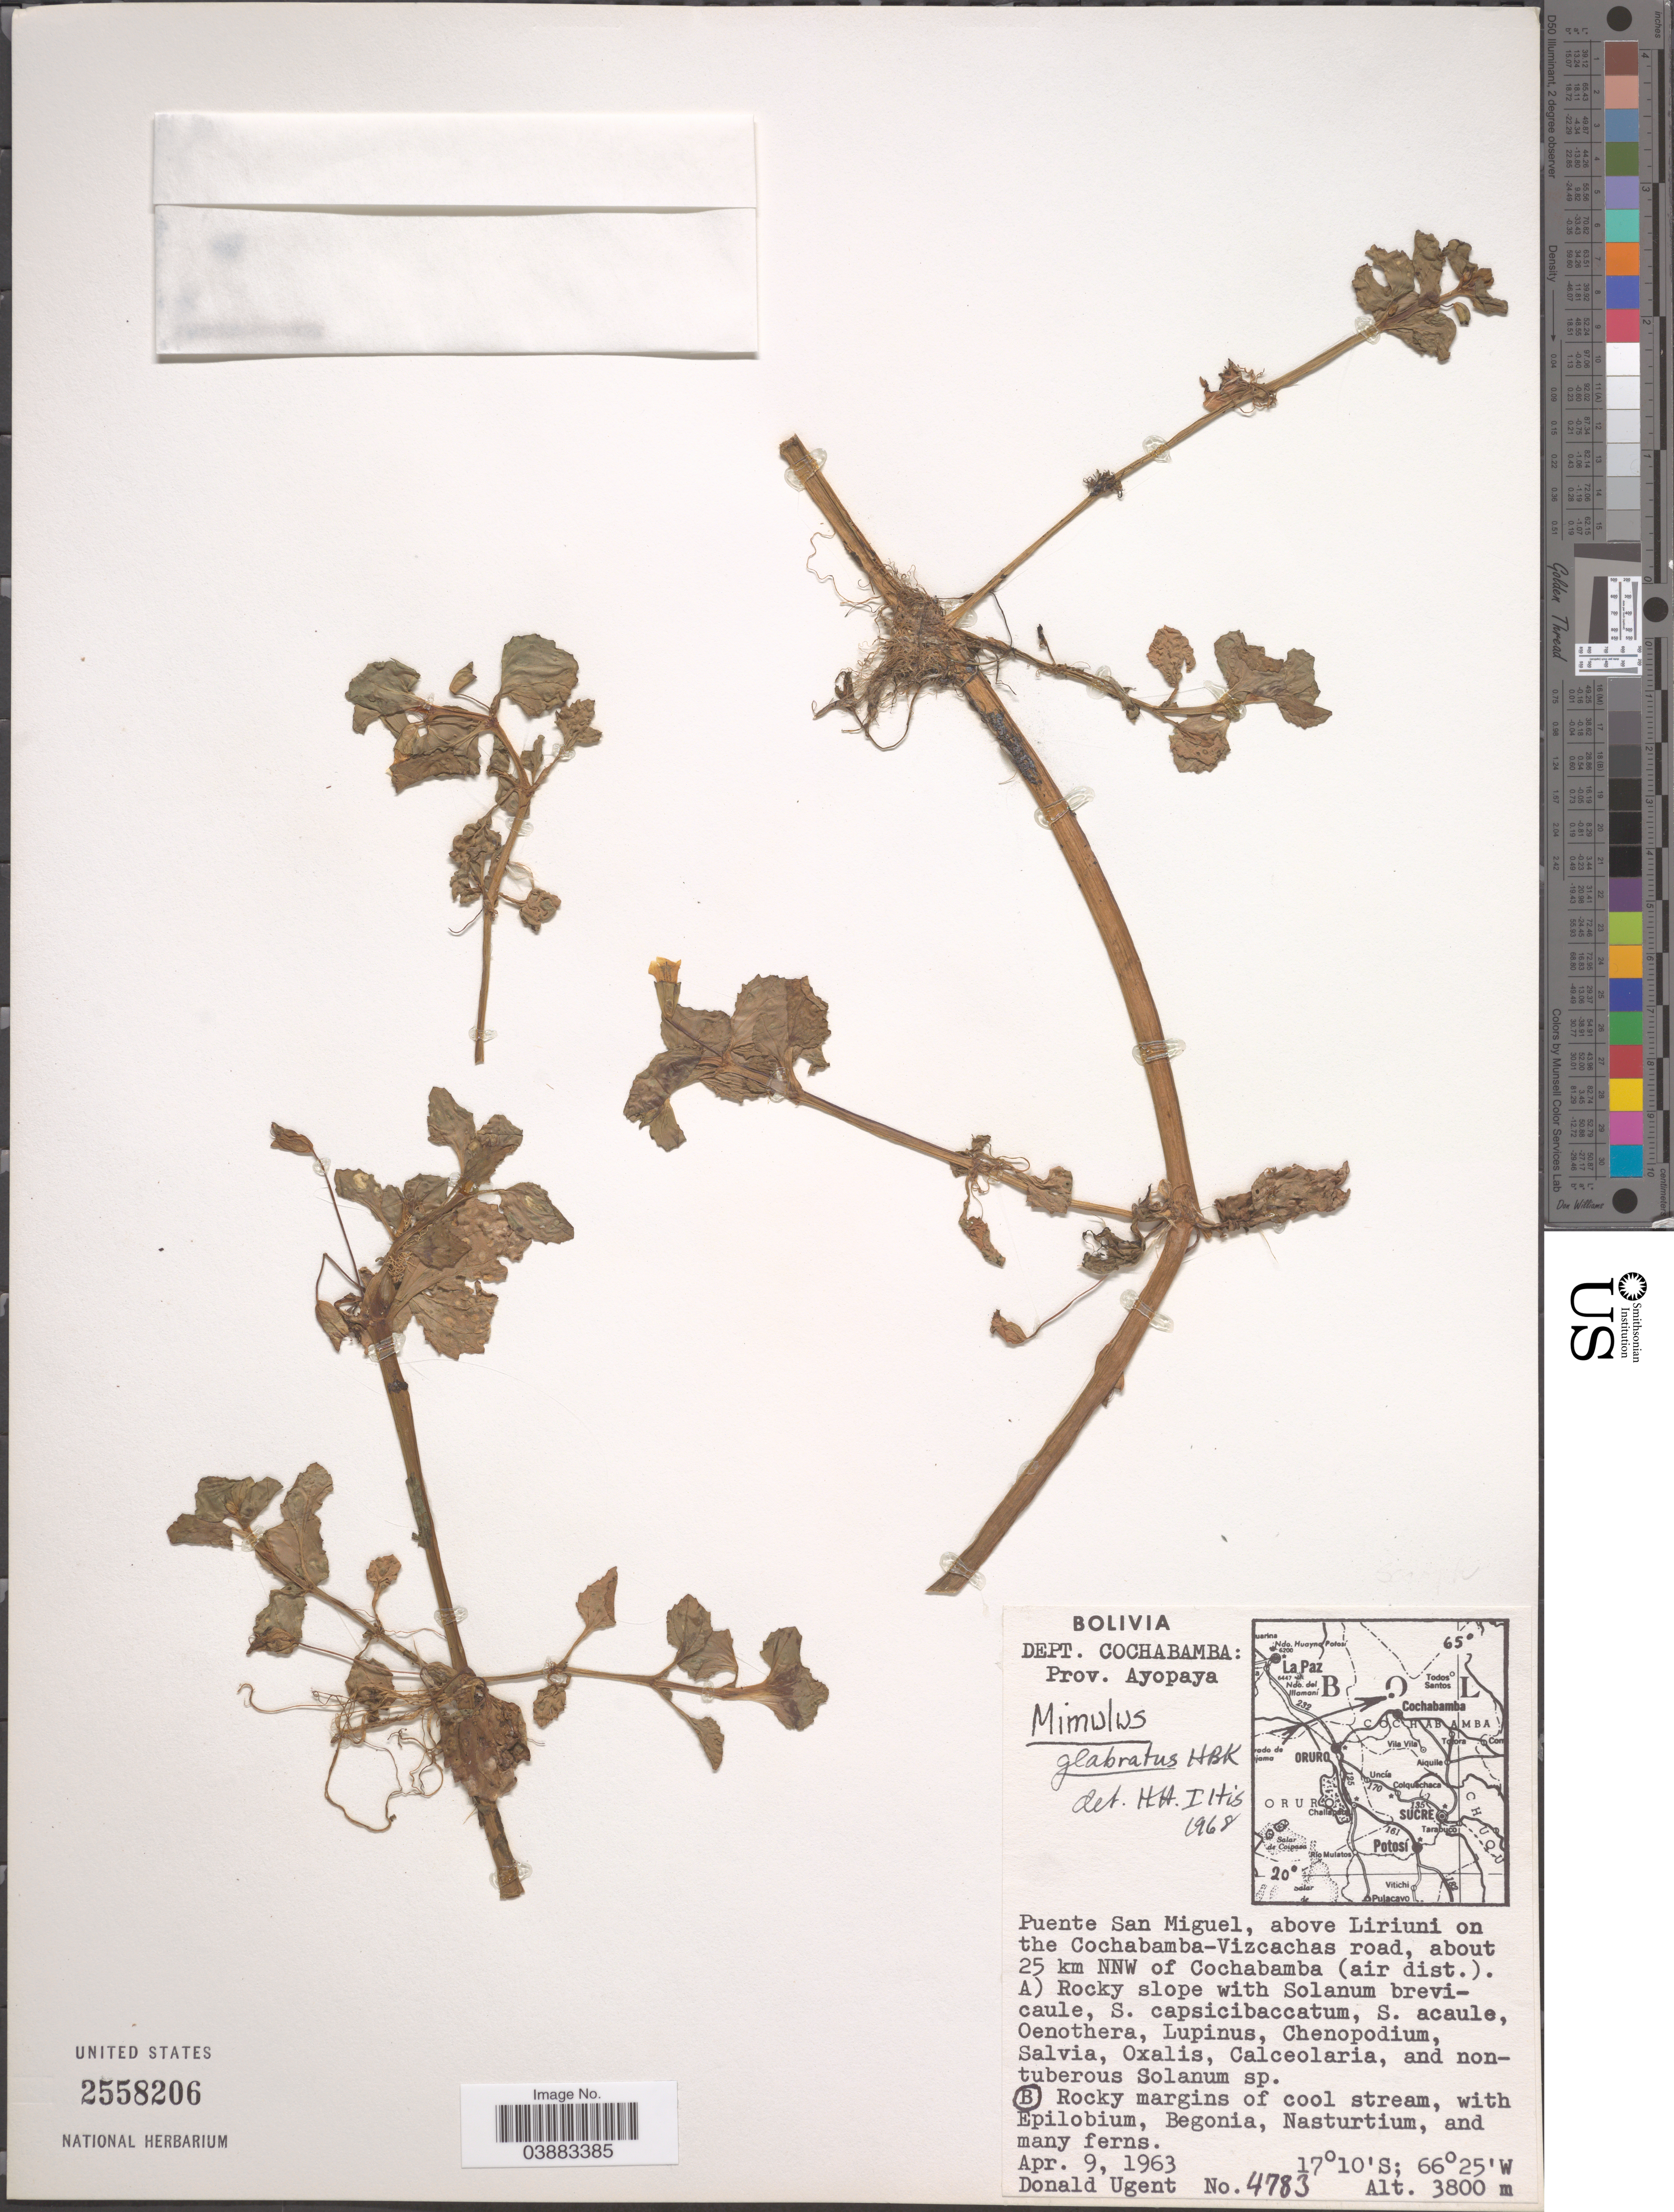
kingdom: Plantae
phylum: Tracheophyta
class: Magnoliopsida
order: Lamiales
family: Phrymaceae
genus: Mimulus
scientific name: Mimulus glabratus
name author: Kunth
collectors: D. Ugent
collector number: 4783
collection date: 1963-04-09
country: Bolivia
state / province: Cochabamba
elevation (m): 3800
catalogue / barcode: US 2558206